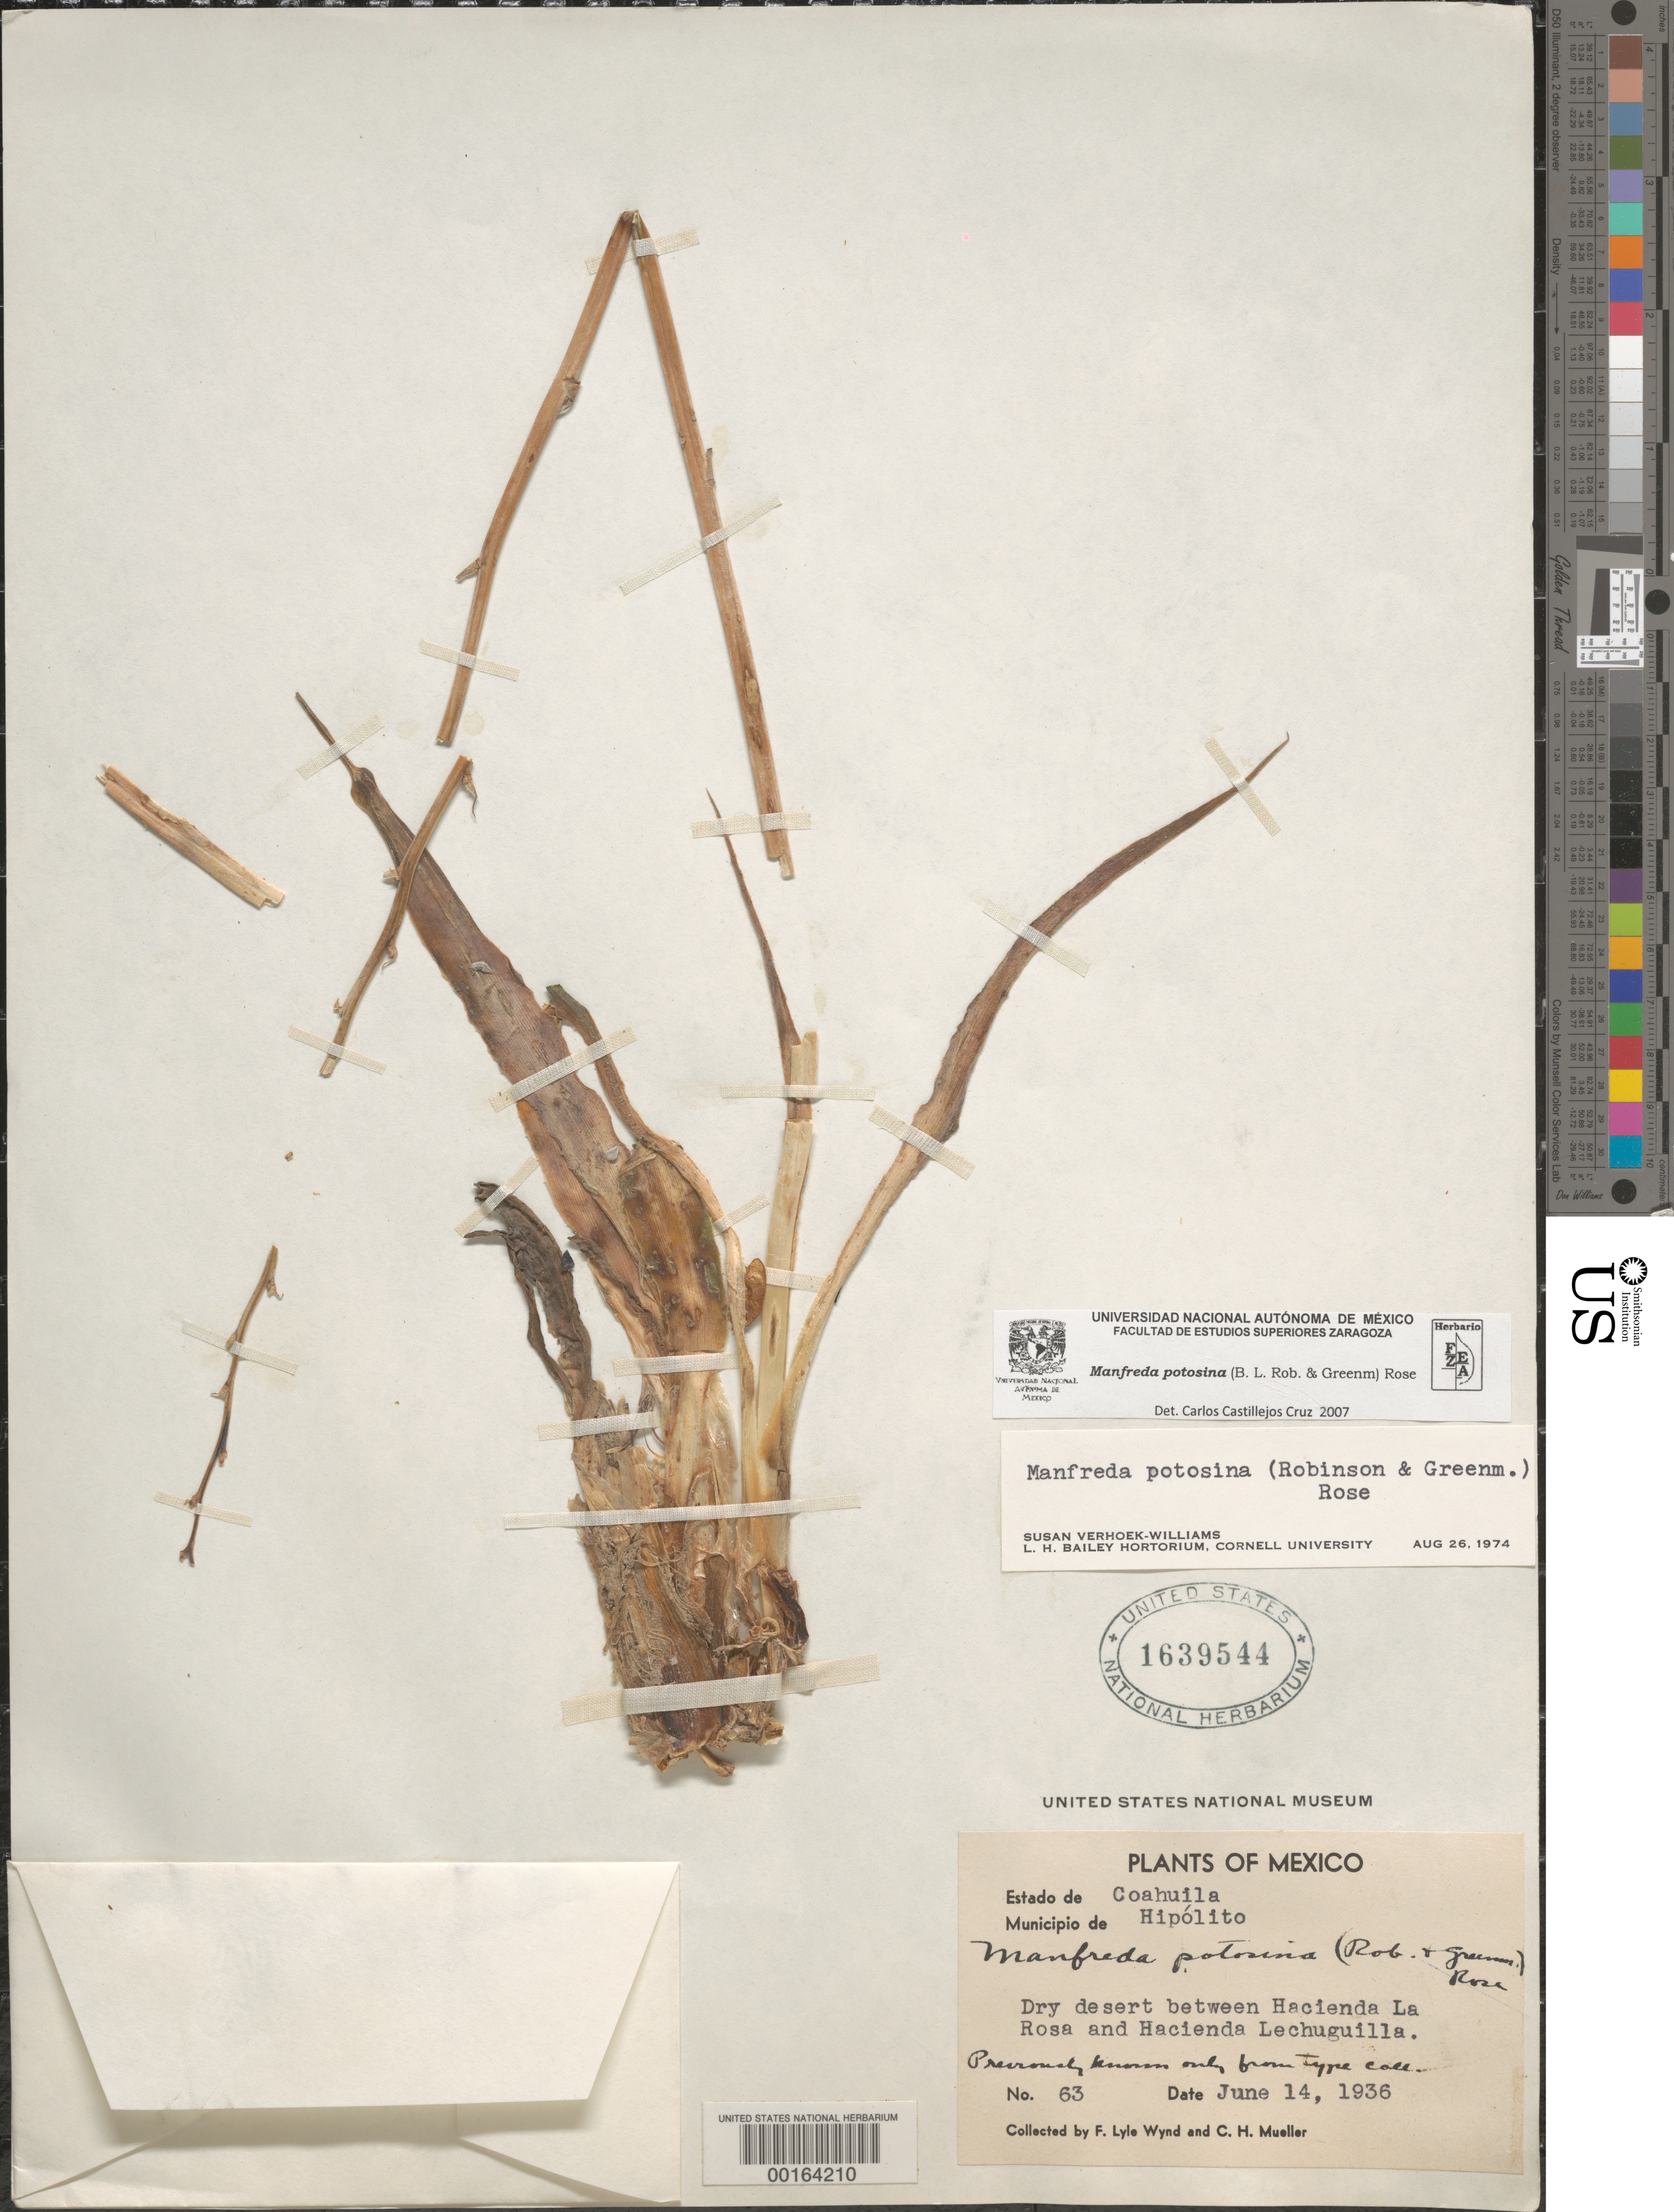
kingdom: Plantae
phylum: Tracheophyta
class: Liliopsida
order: Asparagales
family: Asparagaceae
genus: Manfreda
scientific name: Manfreda potosina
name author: (B.L. Rob. & Greenm.) Rose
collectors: F. L. Wynd & C. H. Muller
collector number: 63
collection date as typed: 14 Jun 1936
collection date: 1936-06-14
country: Mexico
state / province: Coahuila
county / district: Hipolito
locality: Between Hacienda La Rosa and Hacienda Lechuguilla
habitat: Dry desert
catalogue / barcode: US 1639544